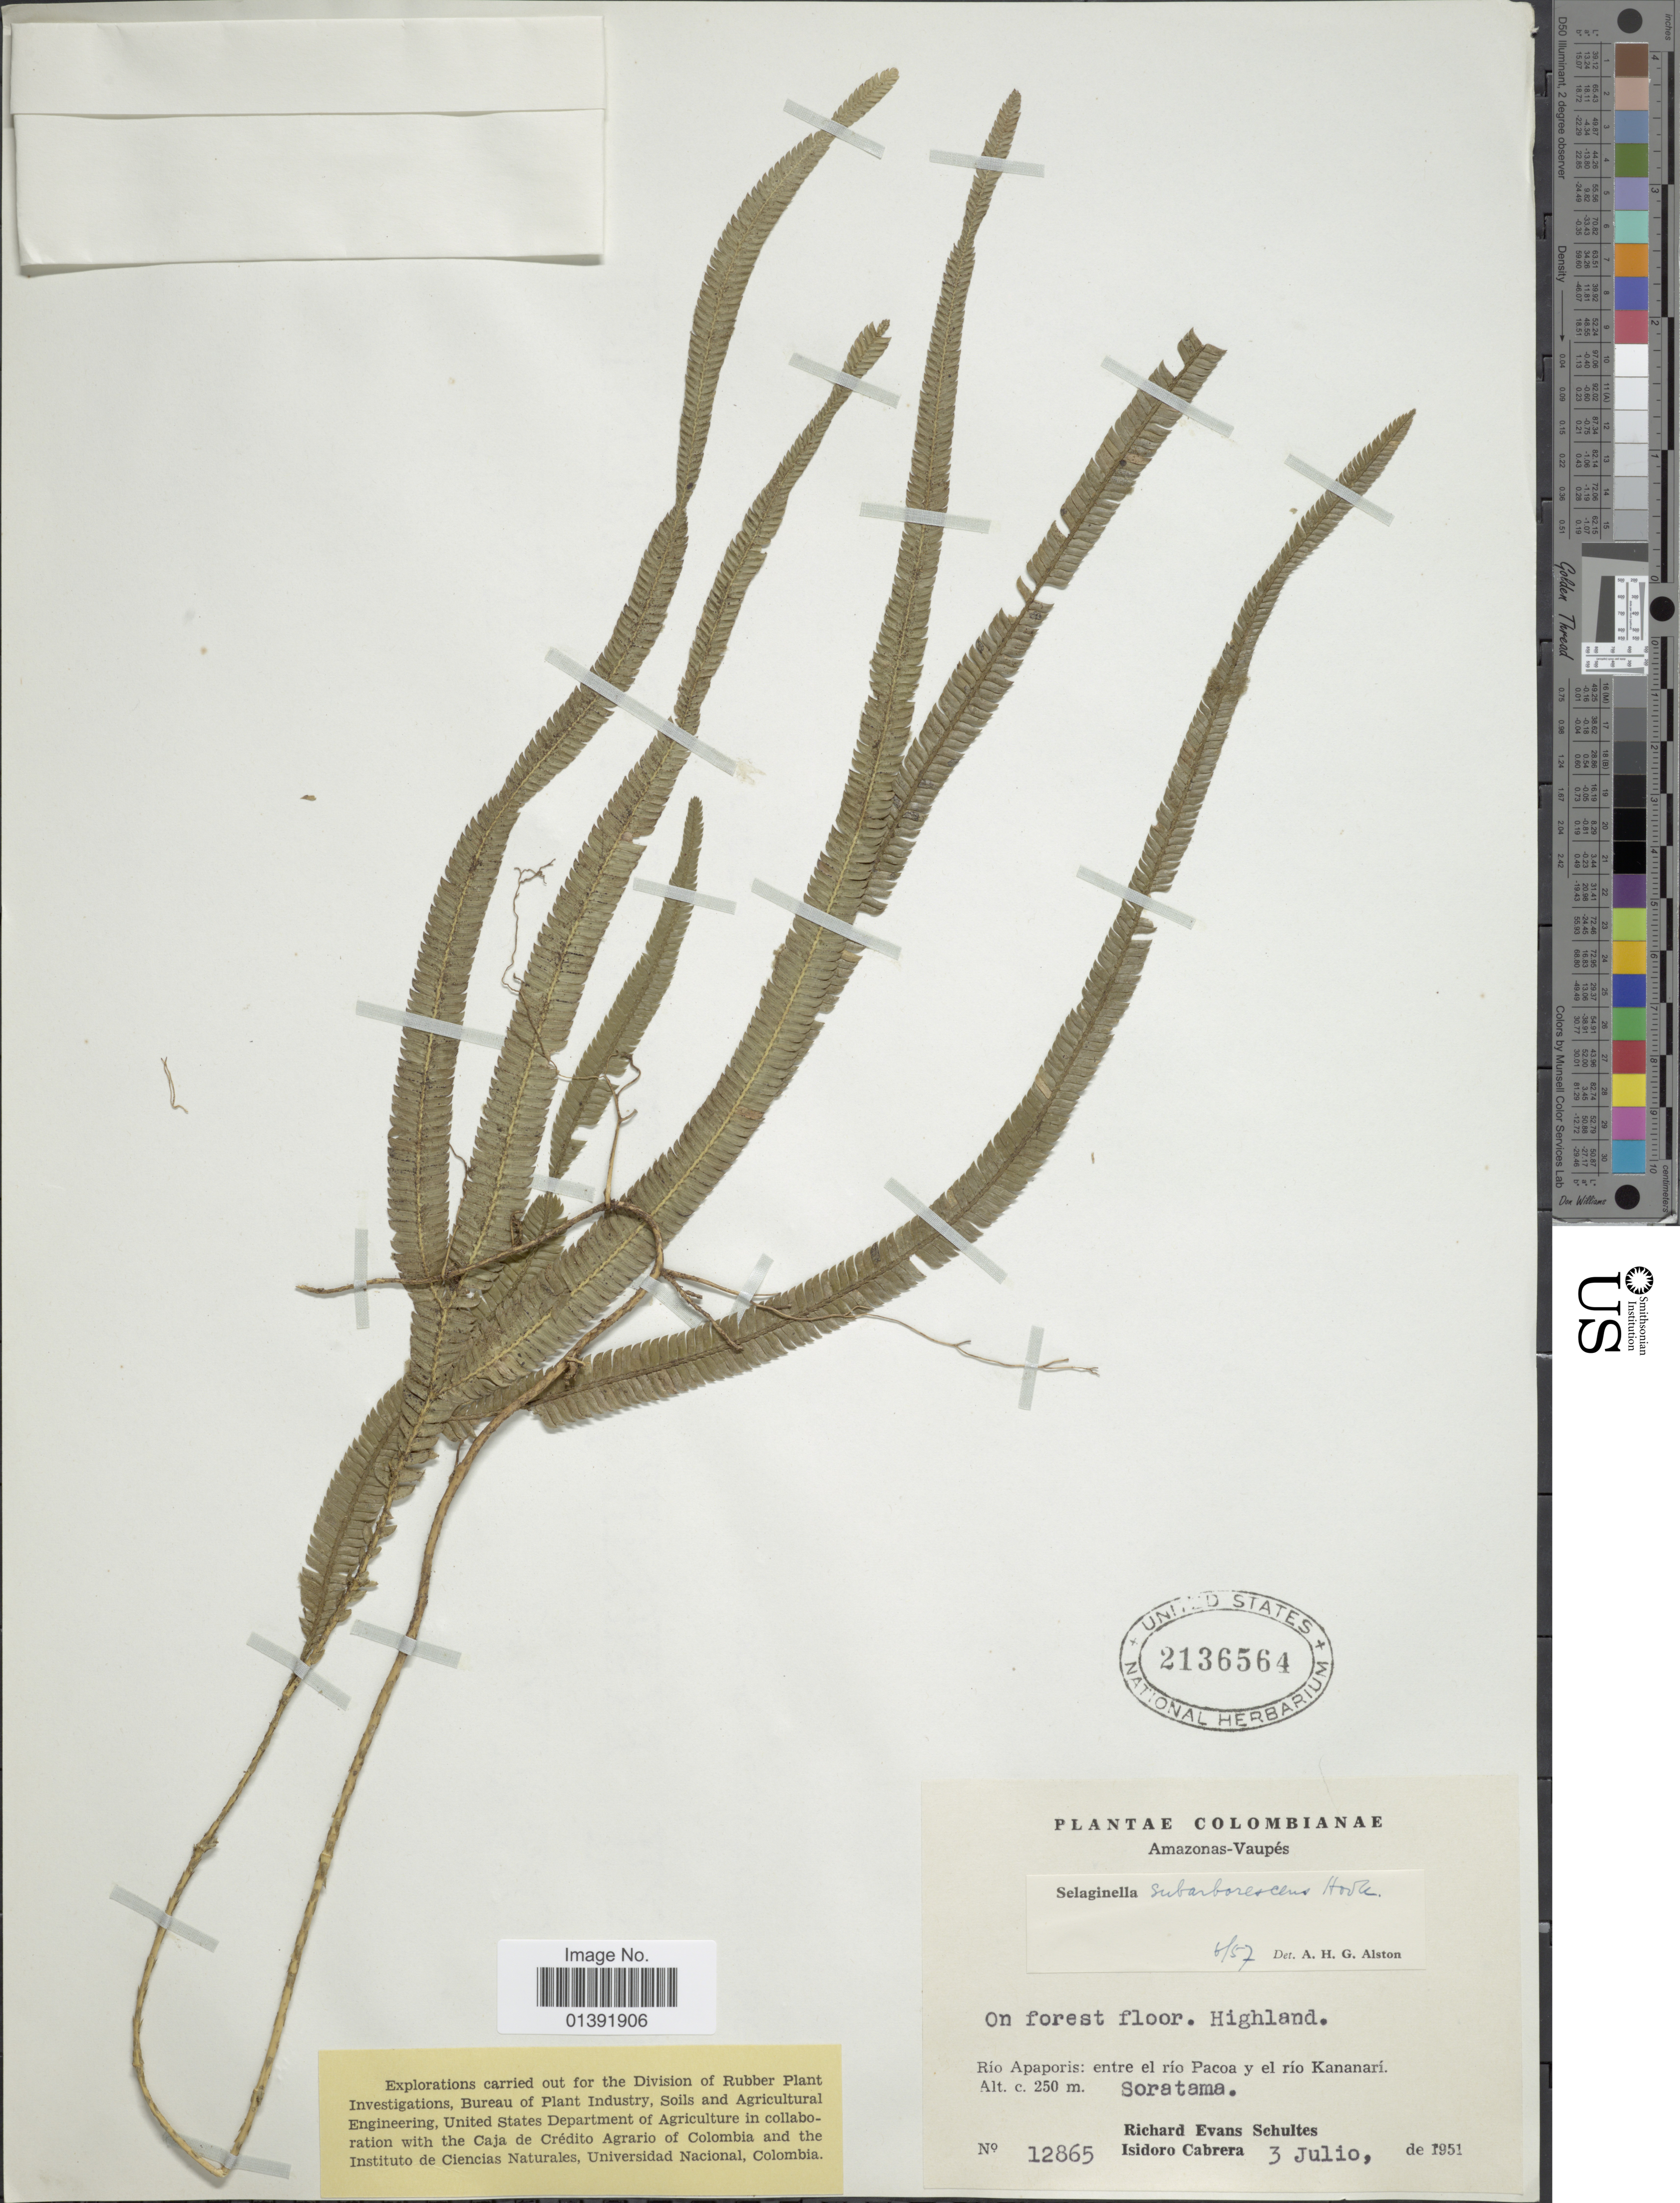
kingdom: Plantae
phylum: Tracheophyta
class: Lycopodiopsida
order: Selaginellales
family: Selaginellaceae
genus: Selaginella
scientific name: Selaginella subarborescens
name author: Hook.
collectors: R. E. Schultes & I. Cabrera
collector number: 12865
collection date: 1951-07-03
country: Colombia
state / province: Amazonas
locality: Amazonas-Vaupés, Rio Apaporis: entre el rio Pacoa y el rio Kananari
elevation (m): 250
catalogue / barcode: US 2136564